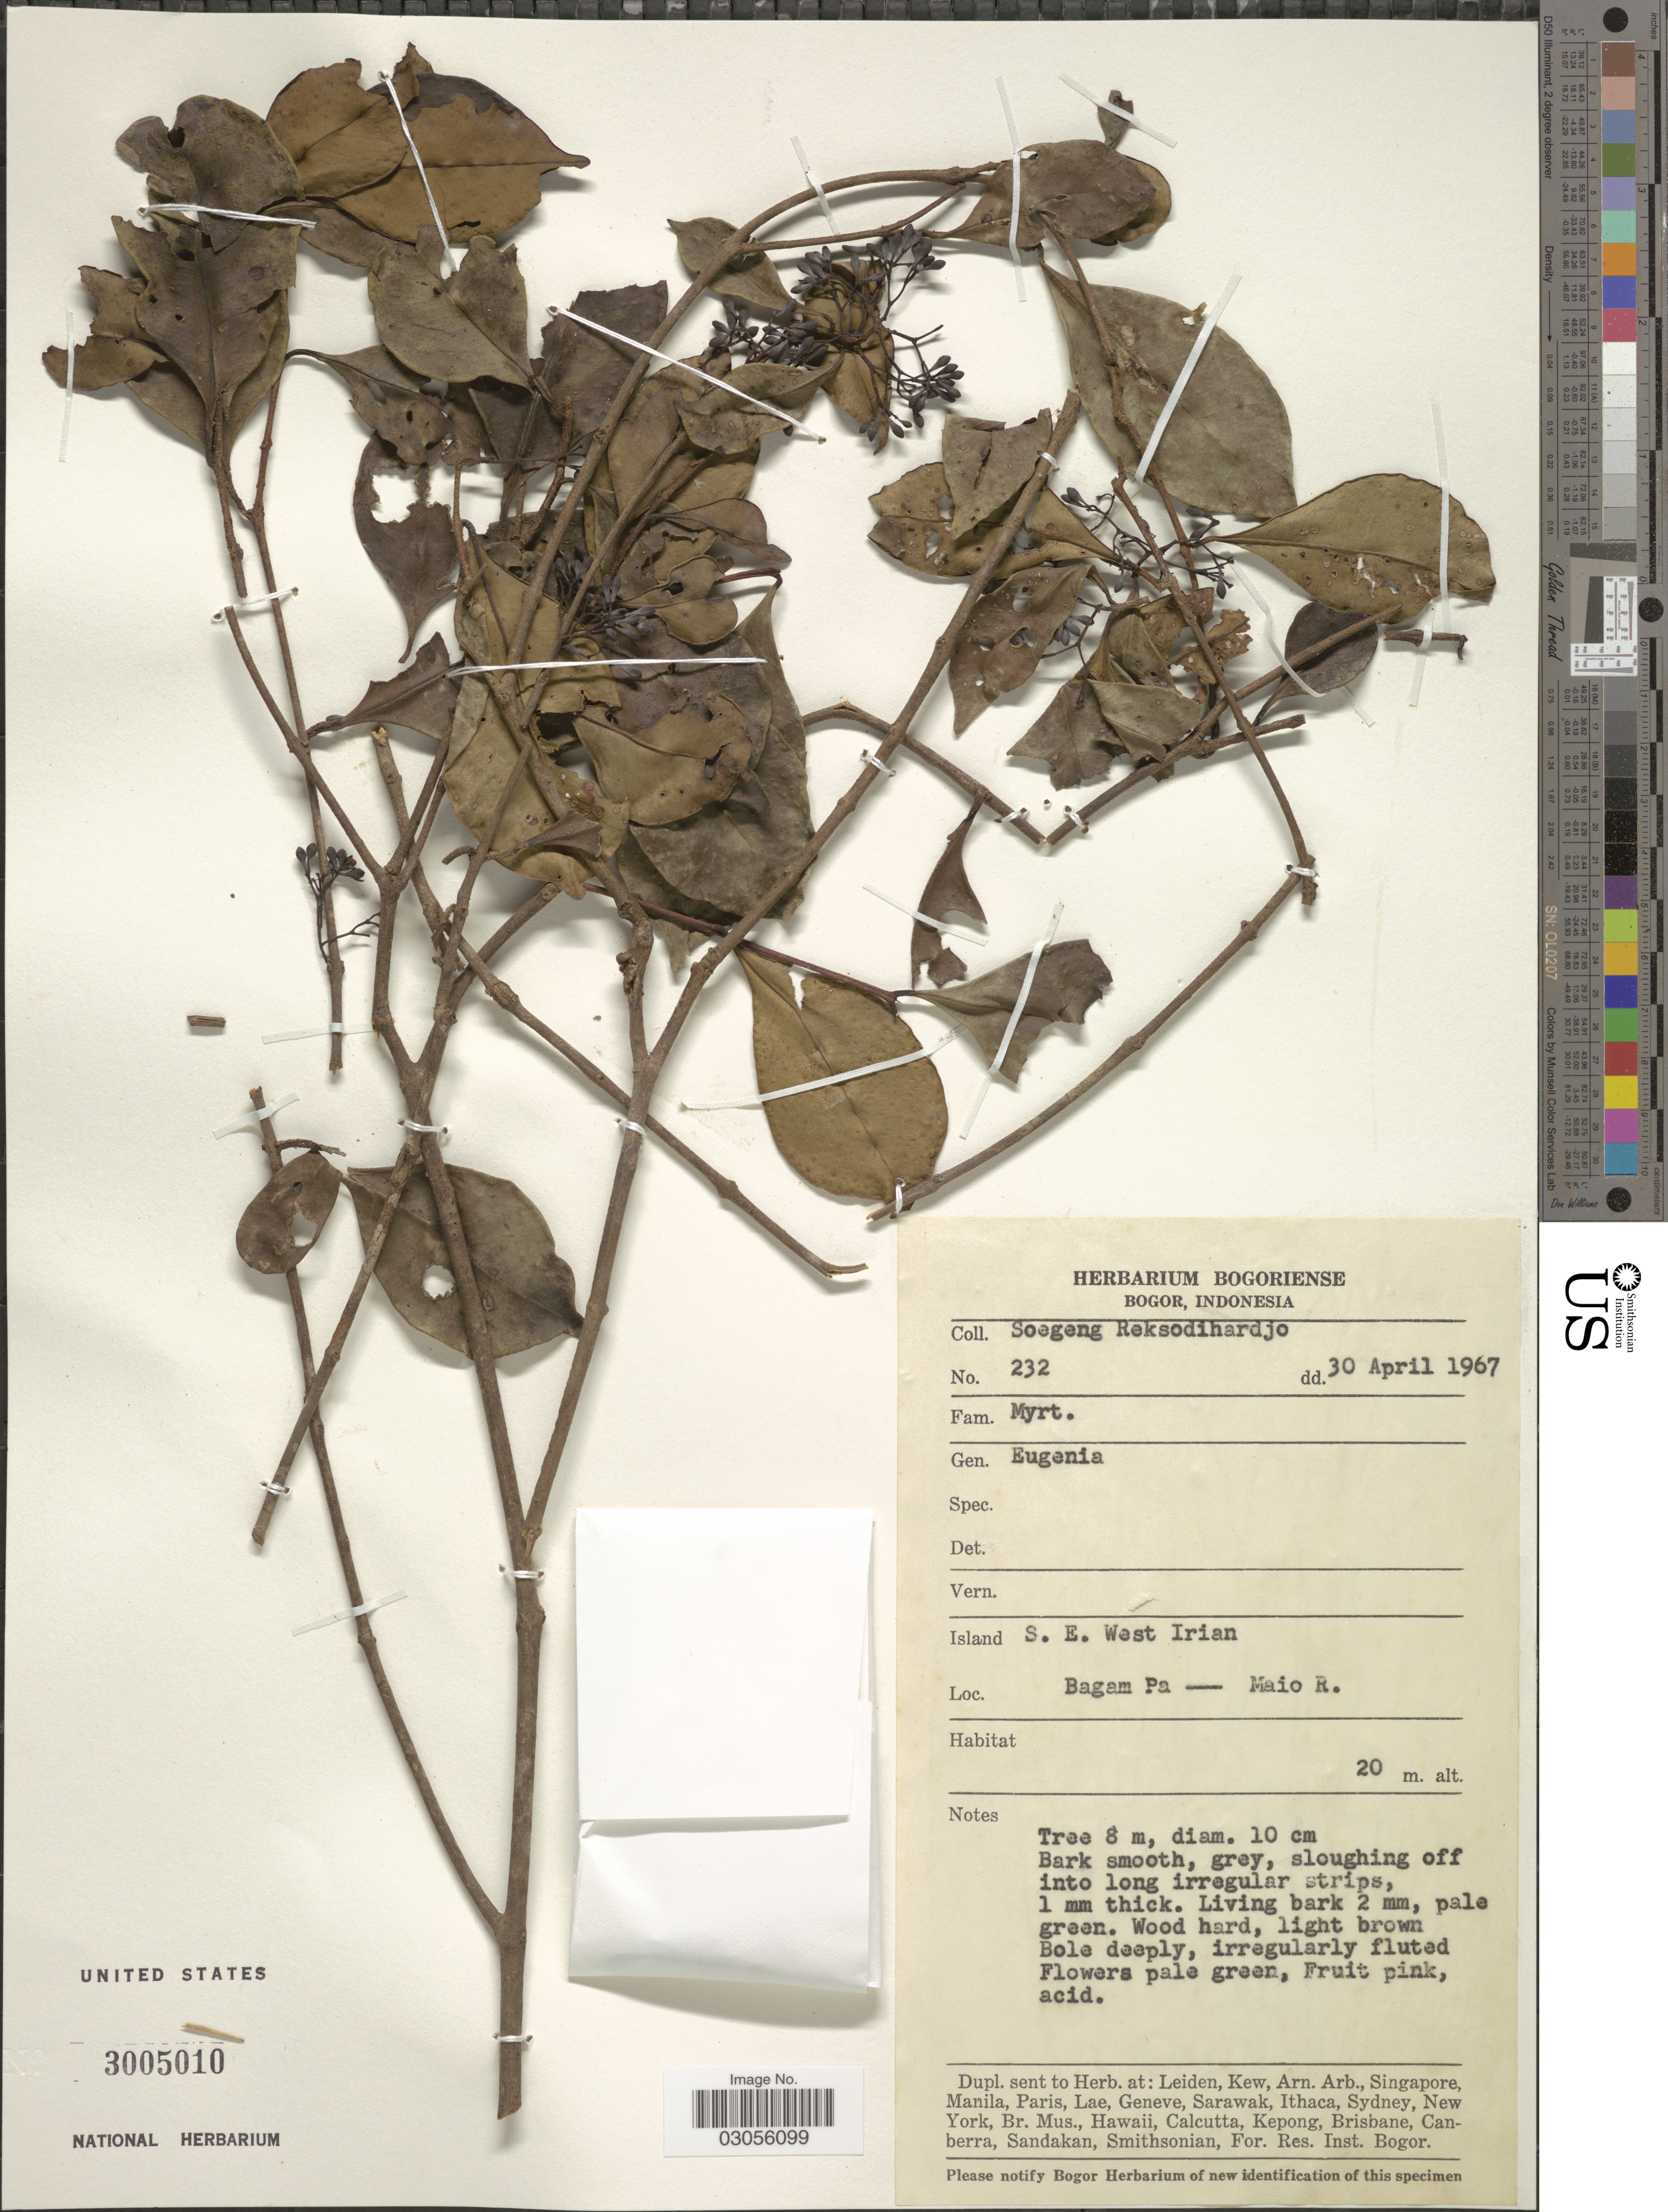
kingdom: Plantae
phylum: Tracheophyta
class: Magnoliopsida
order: Myrtales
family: Myrtaceae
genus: Syzygium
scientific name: Syzygium sp.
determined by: Strong, M. T., (US), Smithsonian Institution - National Museum of Natural History (UNITED STATES)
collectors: S. Reksodihardjo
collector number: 232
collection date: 1967-04-30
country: Indonesia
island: New Guinea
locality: Island S. E. West Irian. Bagam Pa - Maio R.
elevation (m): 20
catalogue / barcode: US 3005010